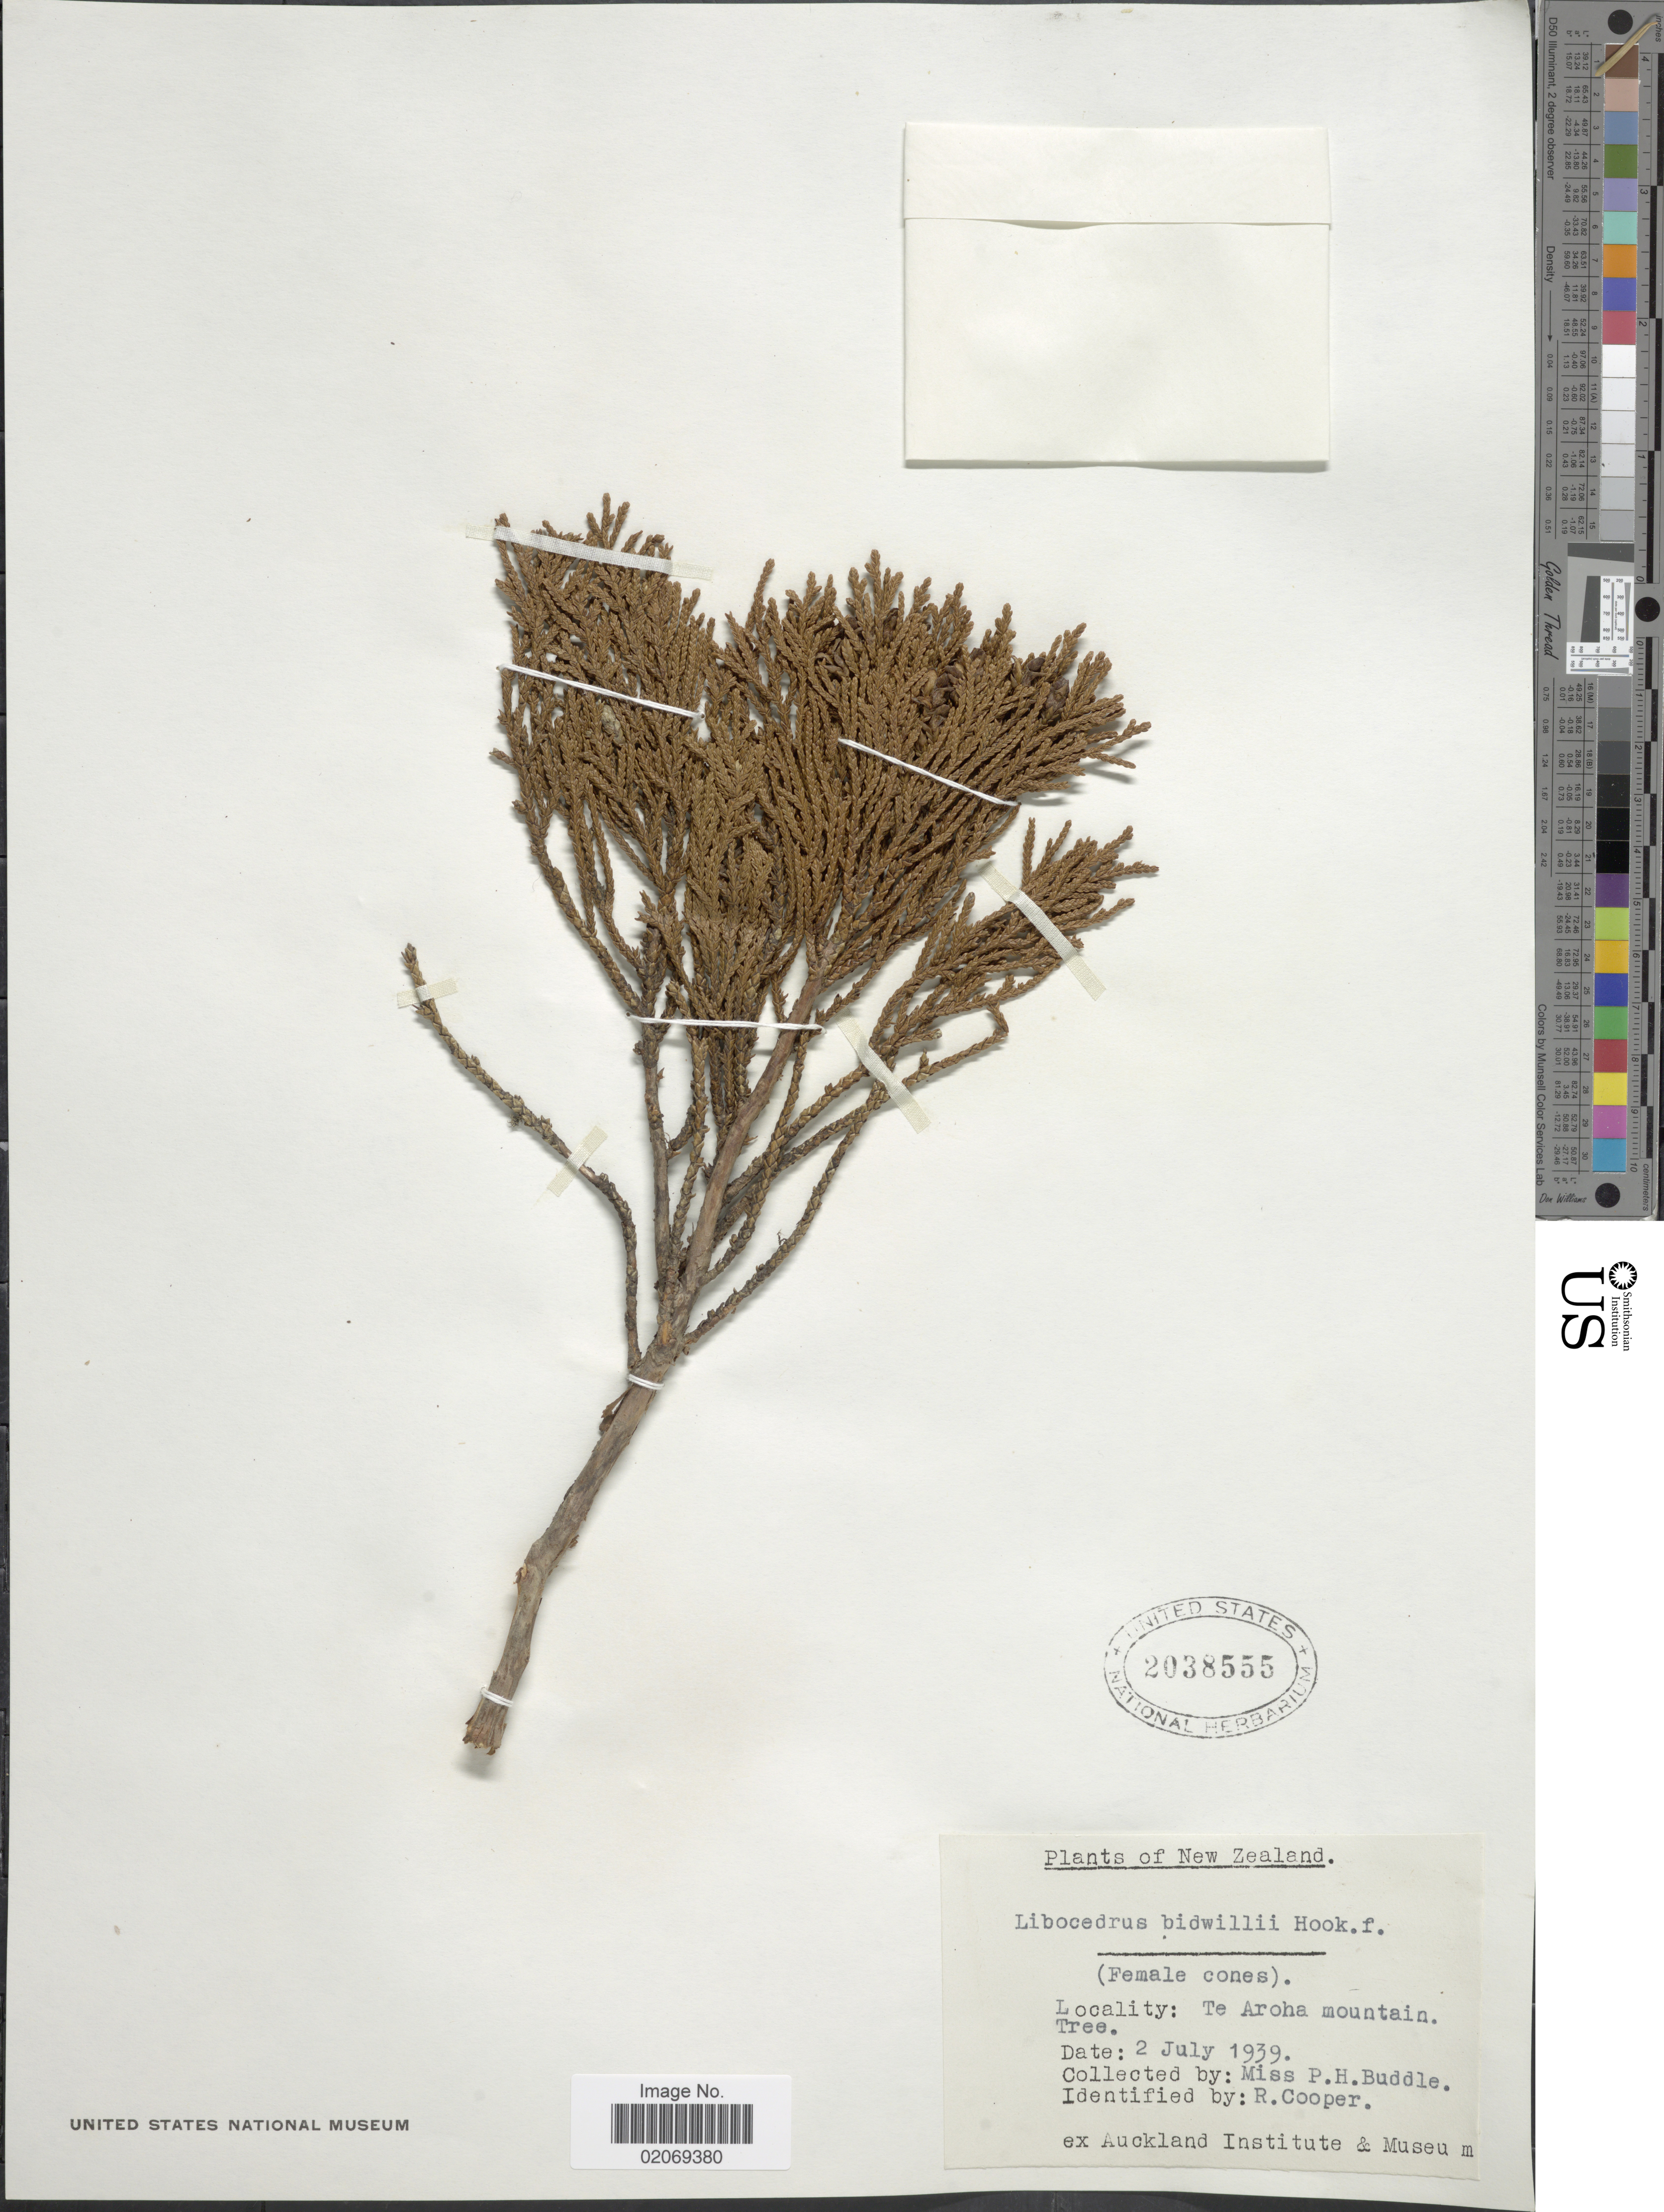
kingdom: Plantae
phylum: Tracheophyta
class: Pinopsida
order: Pinales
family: Cupressaceae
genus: Libocedrus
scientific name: Libocedrus plumosa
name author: (D. Don) Druce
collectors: P. Buddle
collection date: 1939-07-02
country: New Zealand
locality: Te Aroha mountains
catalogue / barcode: US 2038555